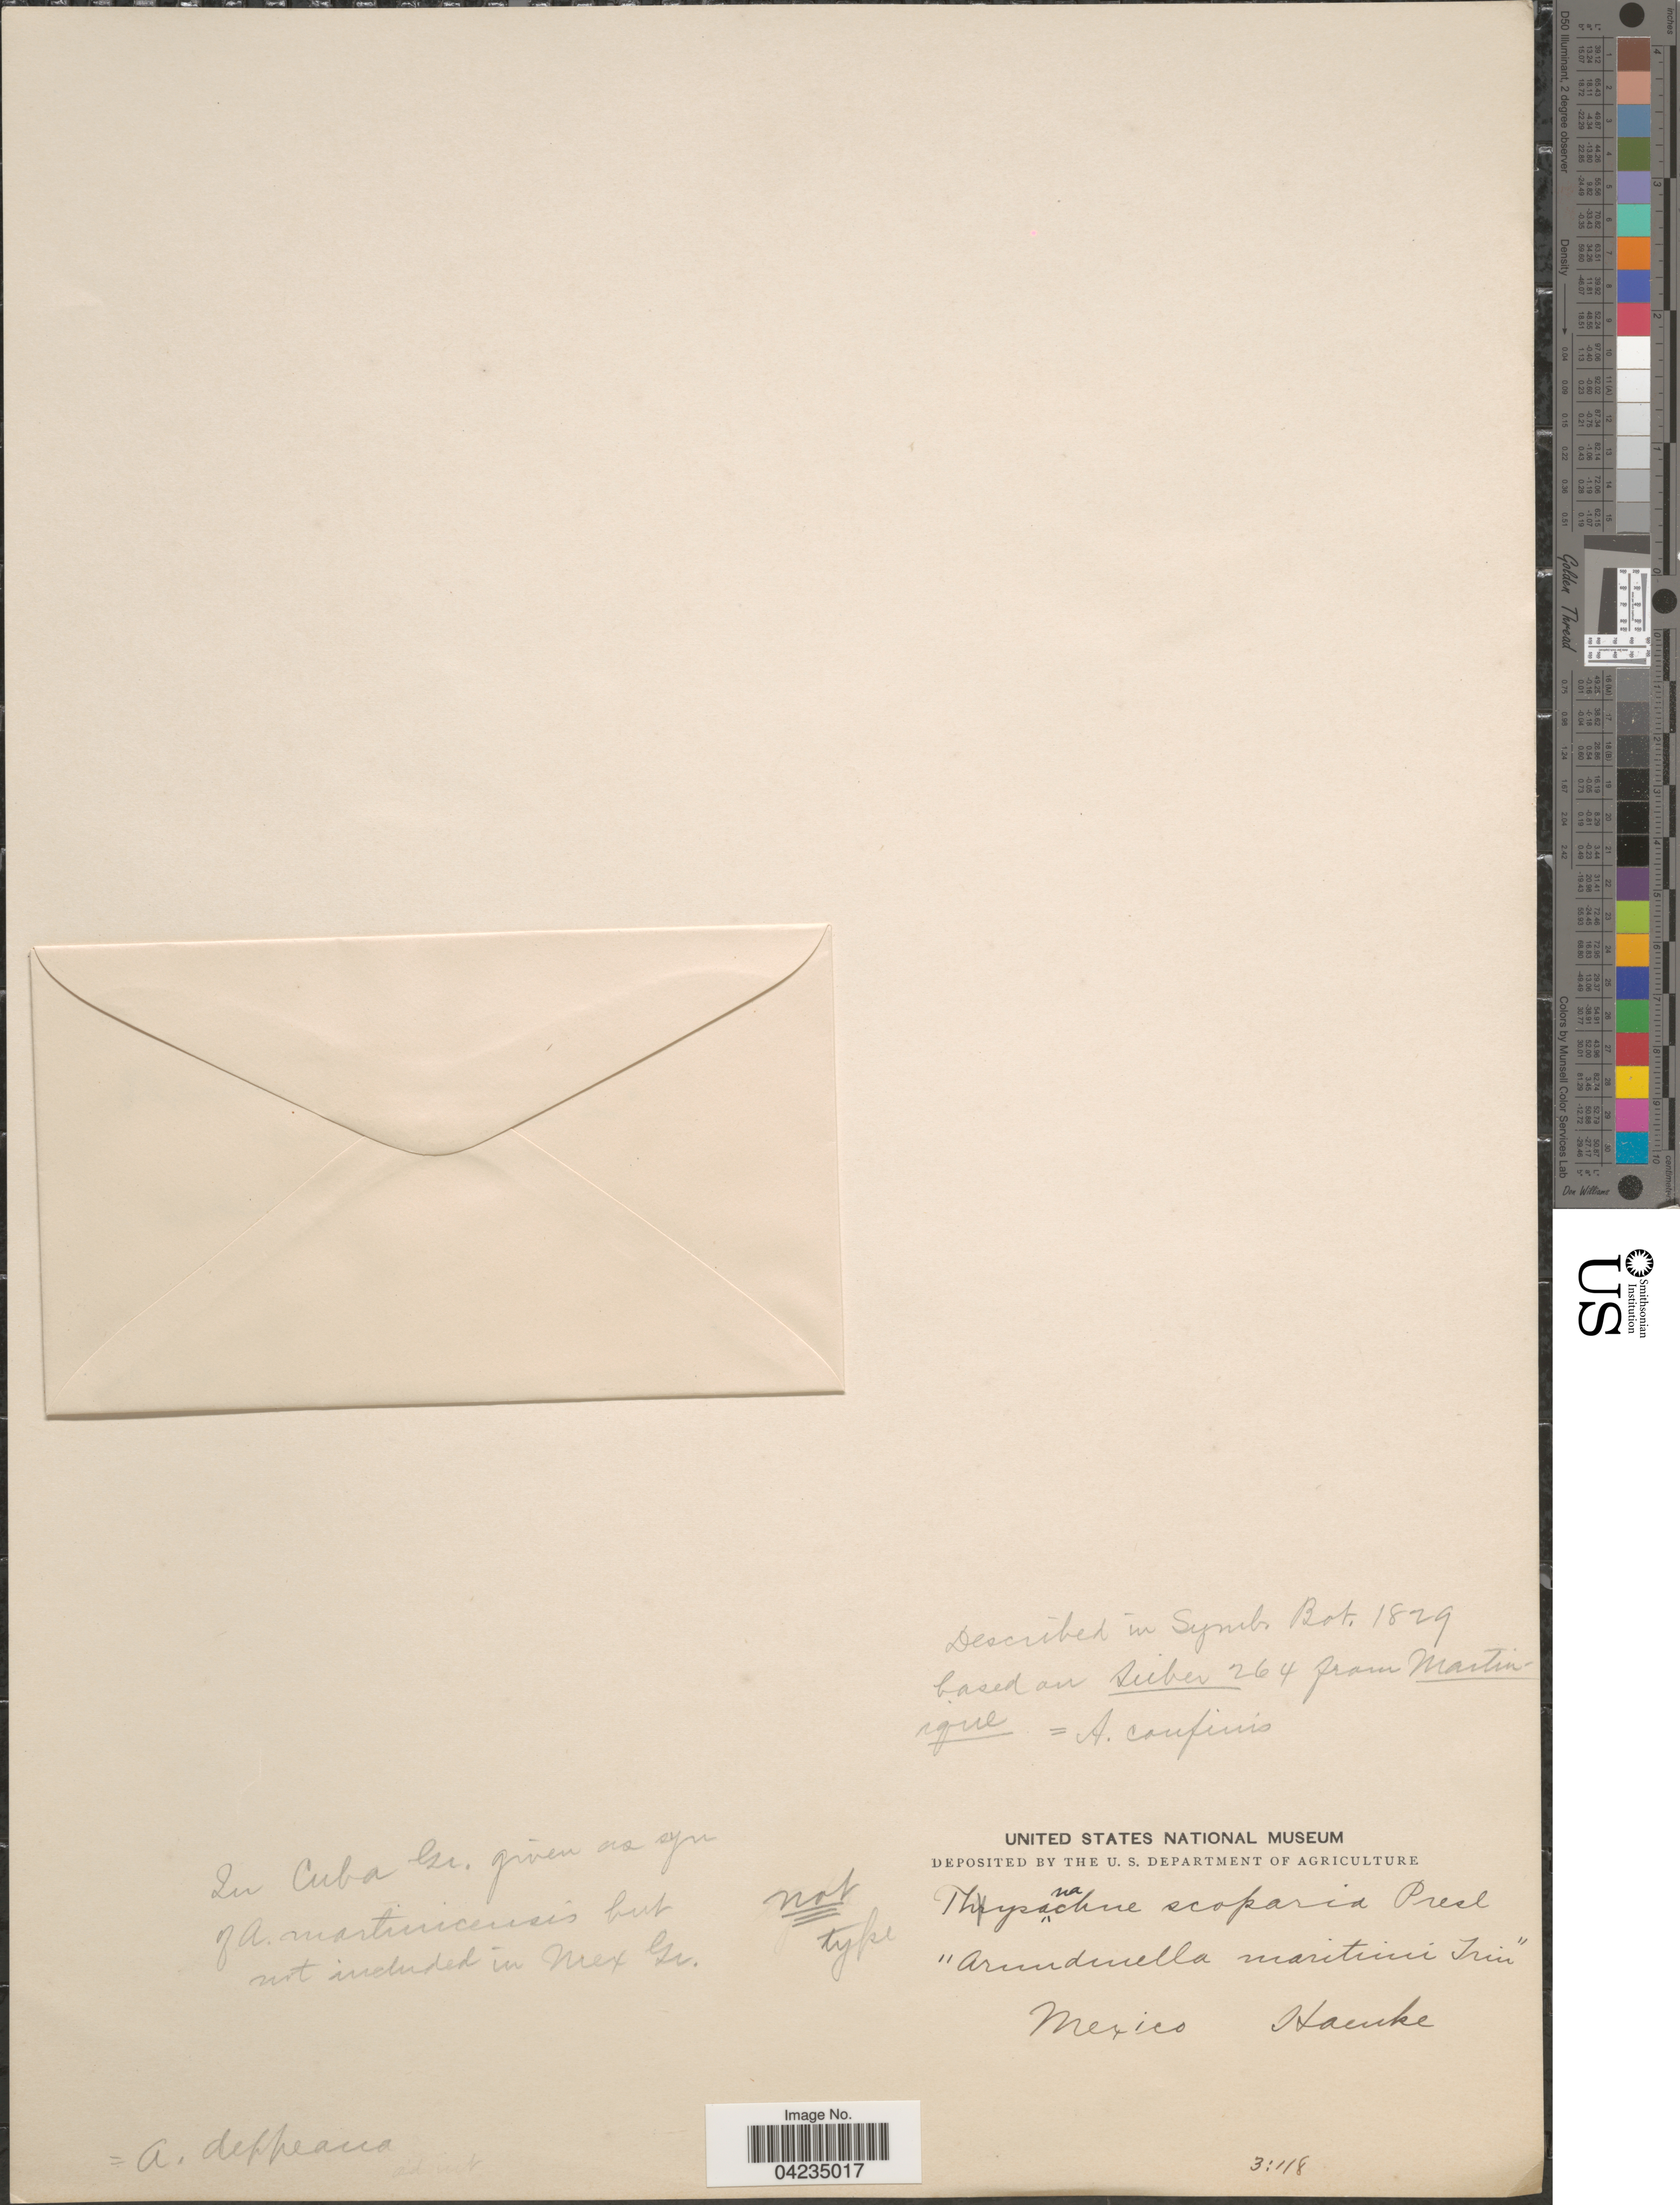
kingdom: Plantae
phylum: Tracheophyta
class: Liliopsida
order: Poales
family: Poaceae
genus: Arundinella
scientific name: Arundinella deppeana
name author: Nees ex Steud.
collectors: Haenke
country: Mexico